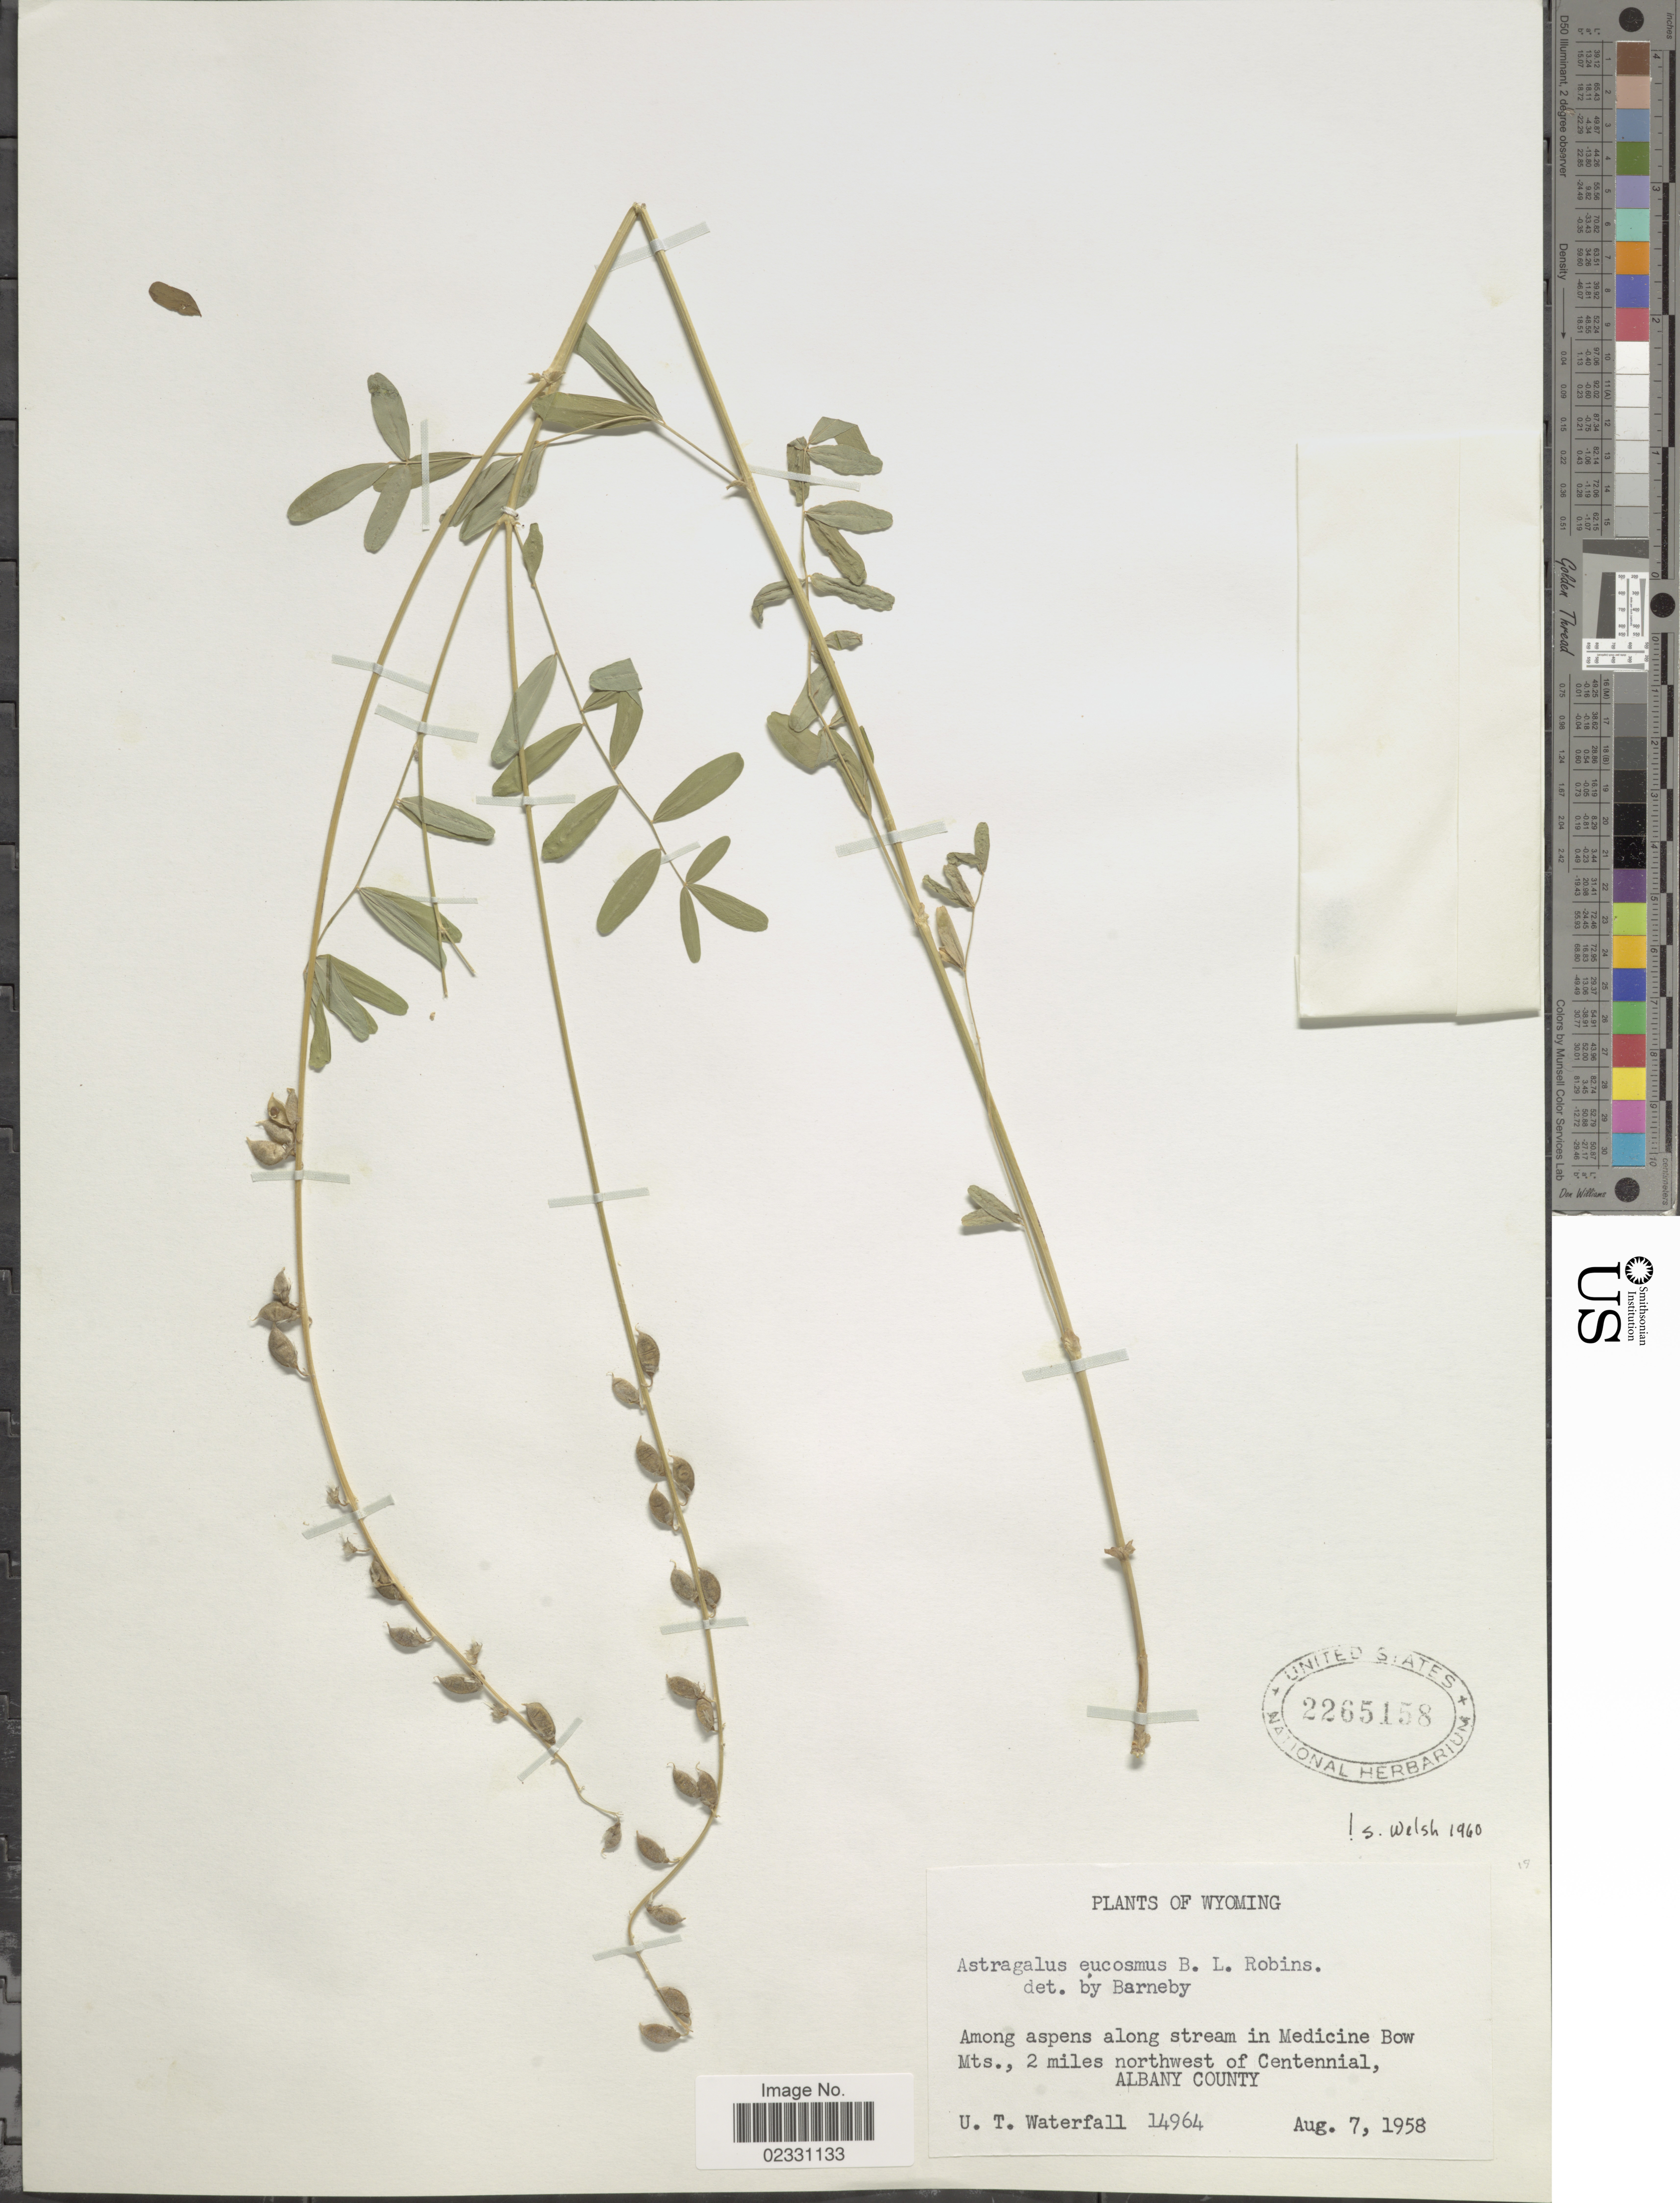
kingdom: Plantae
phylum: Tracheophyta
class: Magnoliopsida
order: Fabales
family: Fabaceae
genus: Astragalus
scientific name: Astragalus eucosmus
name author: B.L. Rob.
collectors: U. T. Waterfall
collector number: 14964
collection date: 1958-08-07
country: United States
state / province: Wyoming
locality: Medicine Bow Mts., 2 miles northwest of Centennial, Albany County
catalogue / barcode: US 2265158